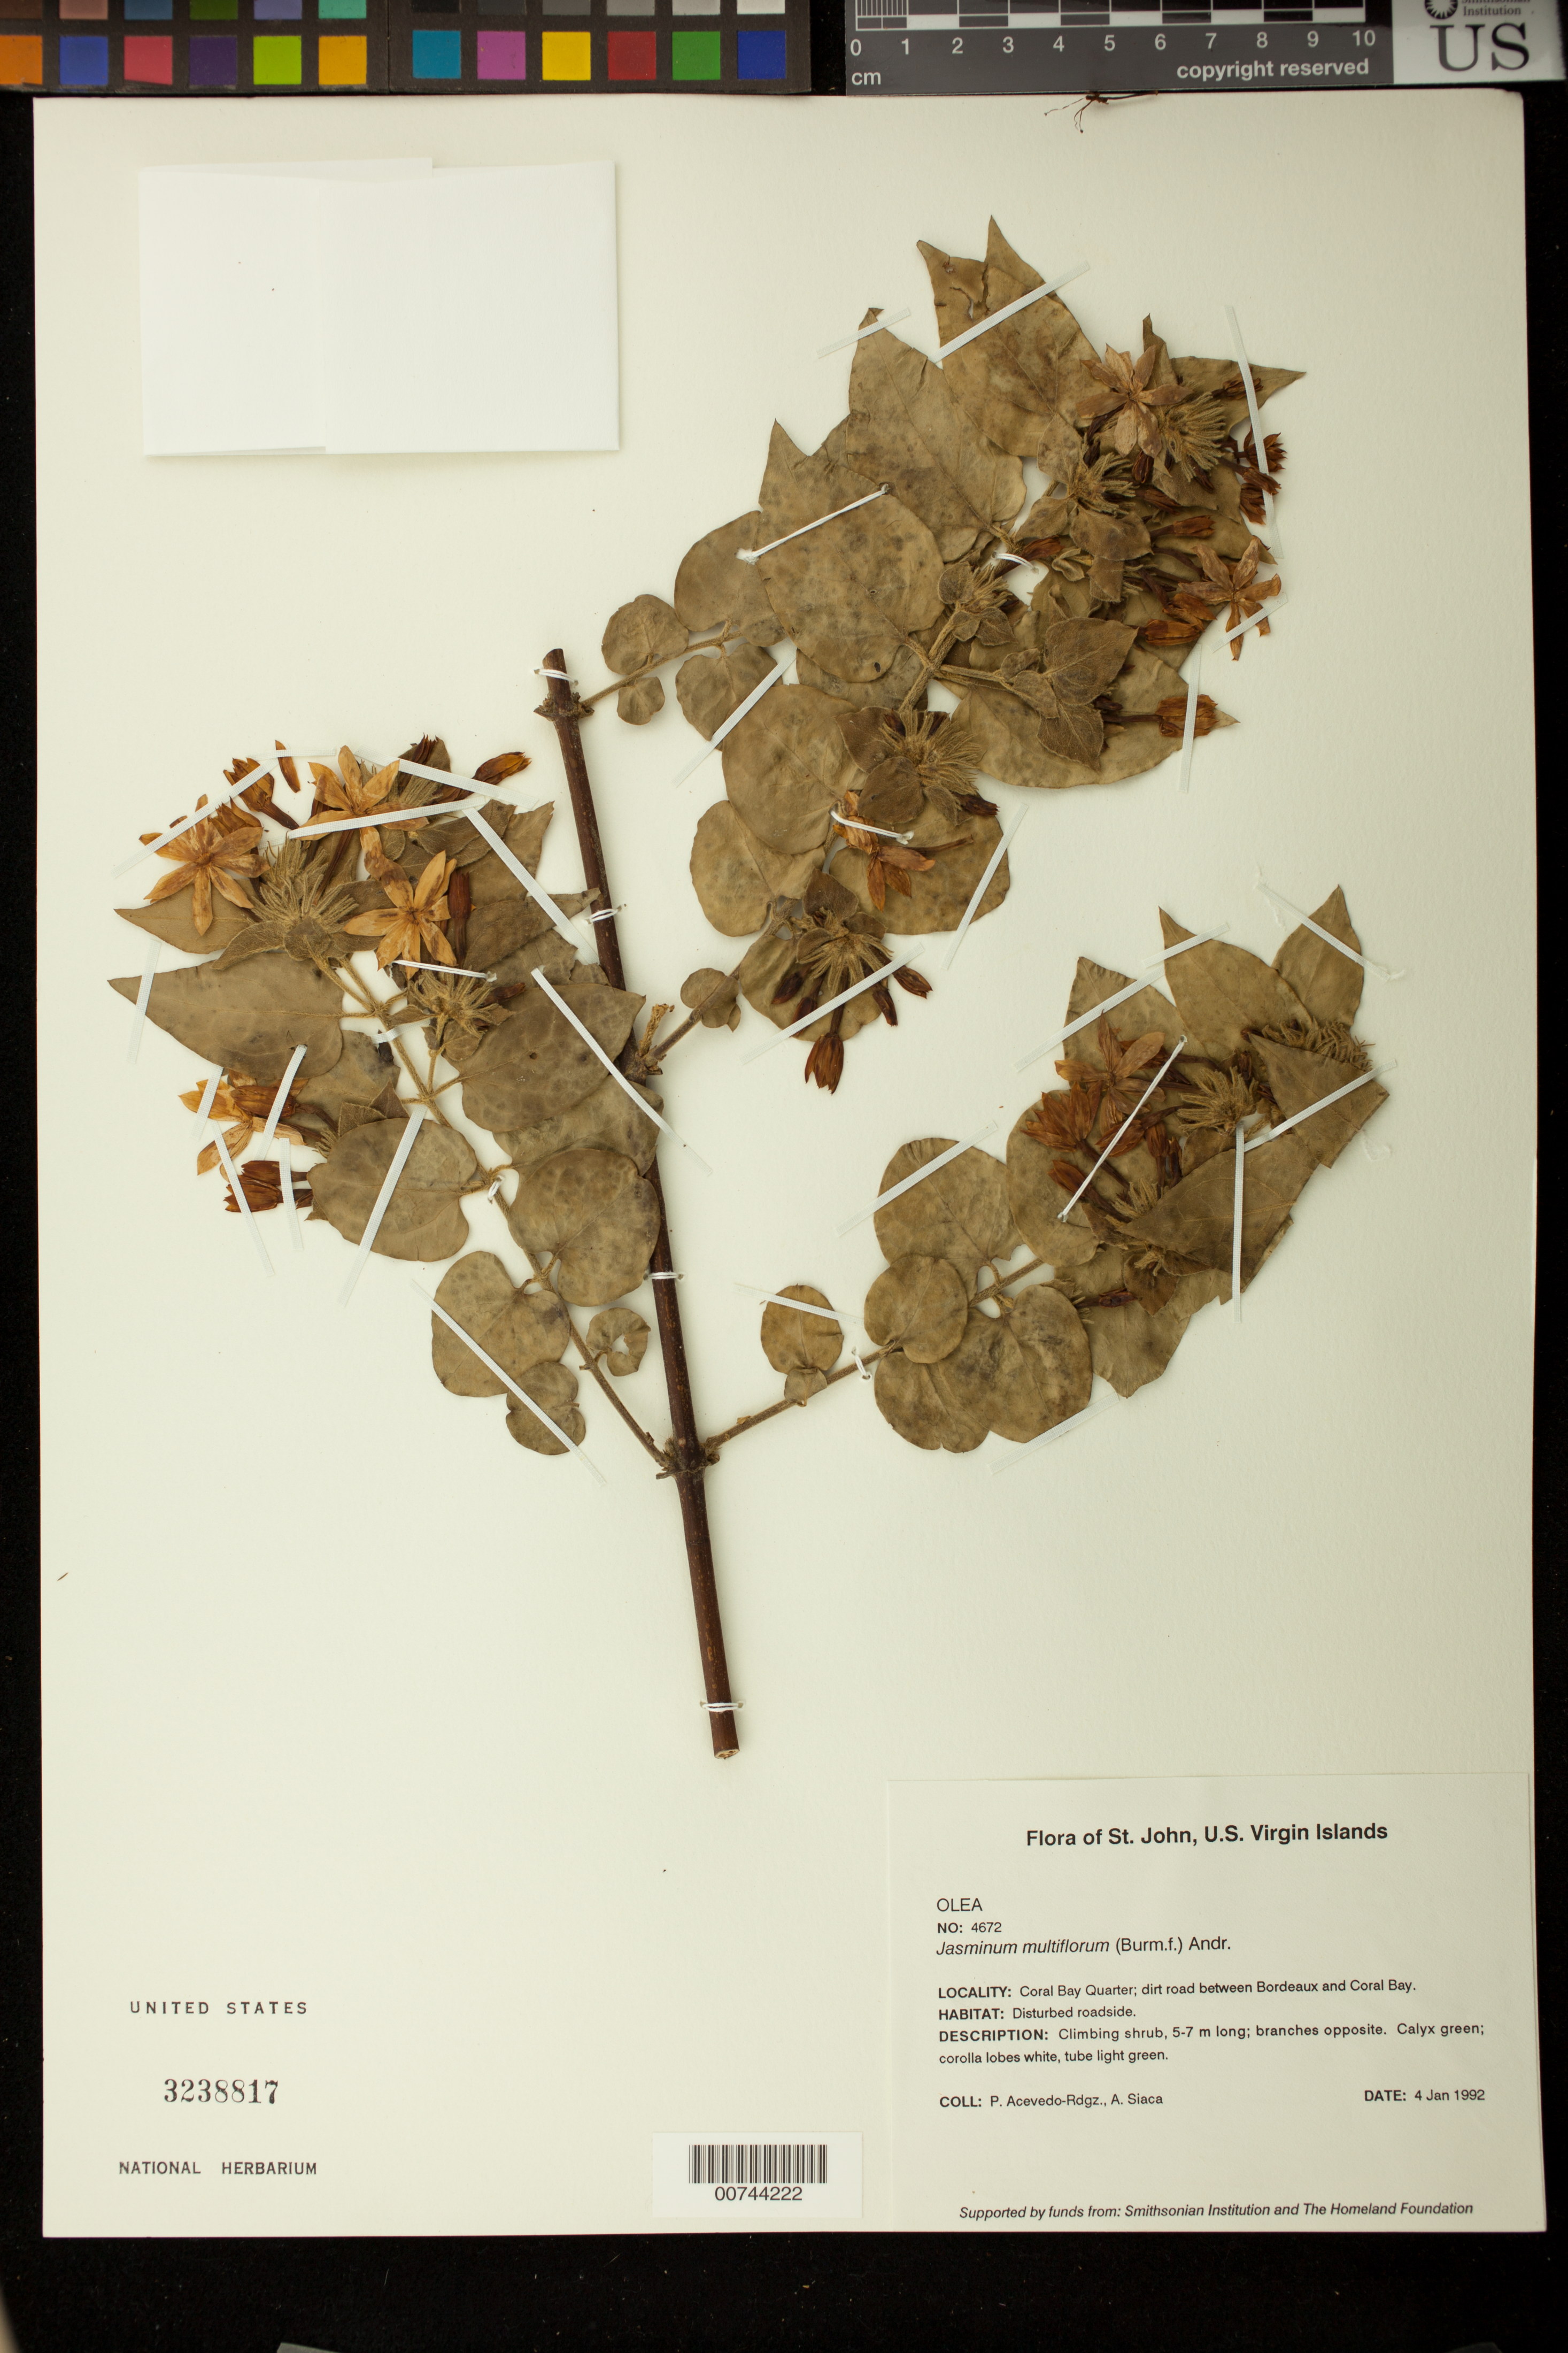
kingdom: Plantae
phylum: Tracheophyta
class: Magnoliopsida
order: Lamiales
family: Oleaceae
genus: Jasminum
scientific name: Jasminum multiflorum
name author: (Burm. f.) Andrews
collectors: P. Acevedo-Rodr. & A. Siaca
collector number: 4672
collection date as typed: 04 Jan 1992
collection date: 1992-01-04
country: U.S. Virgin Islands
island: St. John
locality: Coral Bay Quarter; dirt road between Bordeaux and Coral Bay.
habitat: Disturbed roadside.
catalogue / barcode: US 3238817